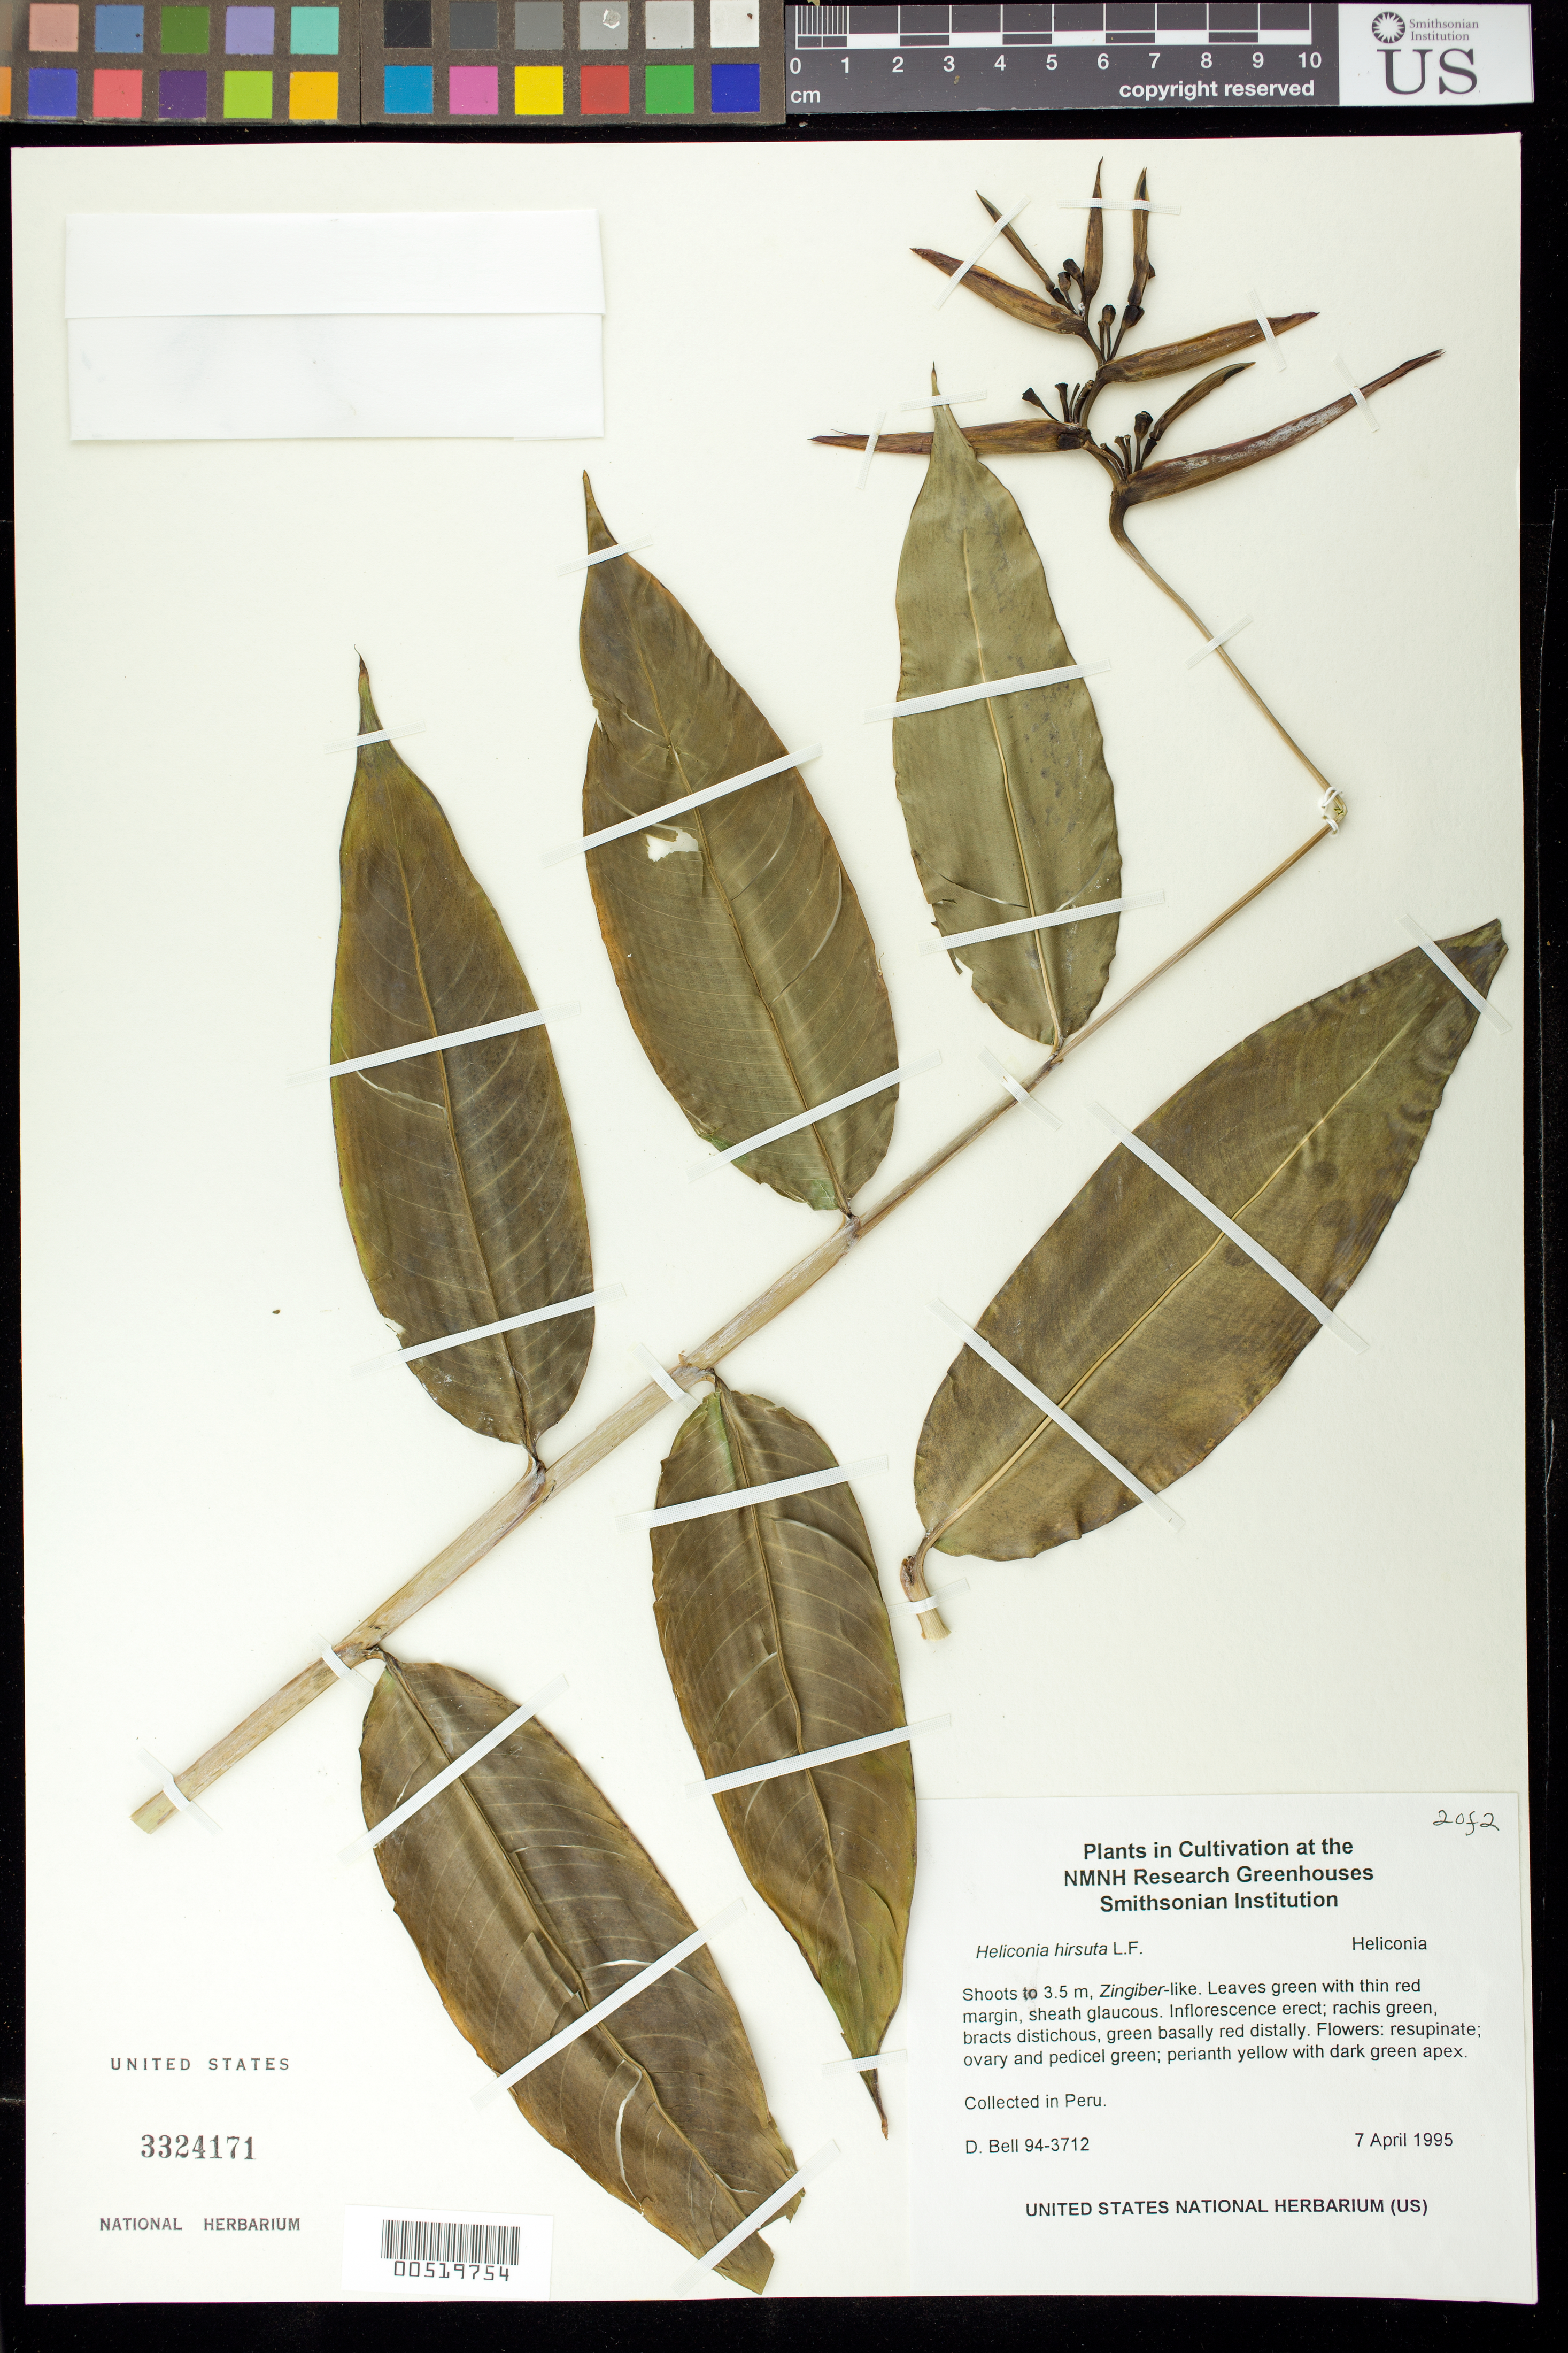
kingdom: Plantae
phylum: Tracheophyta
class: Liliopsida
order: Zingiberales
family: Heliconiaceae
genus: Heliconia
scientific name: Heliconia hirsuta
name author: L. f.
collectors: D. A. Bell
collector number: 94-3712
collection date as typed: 07 Apr 1995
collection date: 1995-04-07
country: Peru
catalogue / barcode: US 3324171